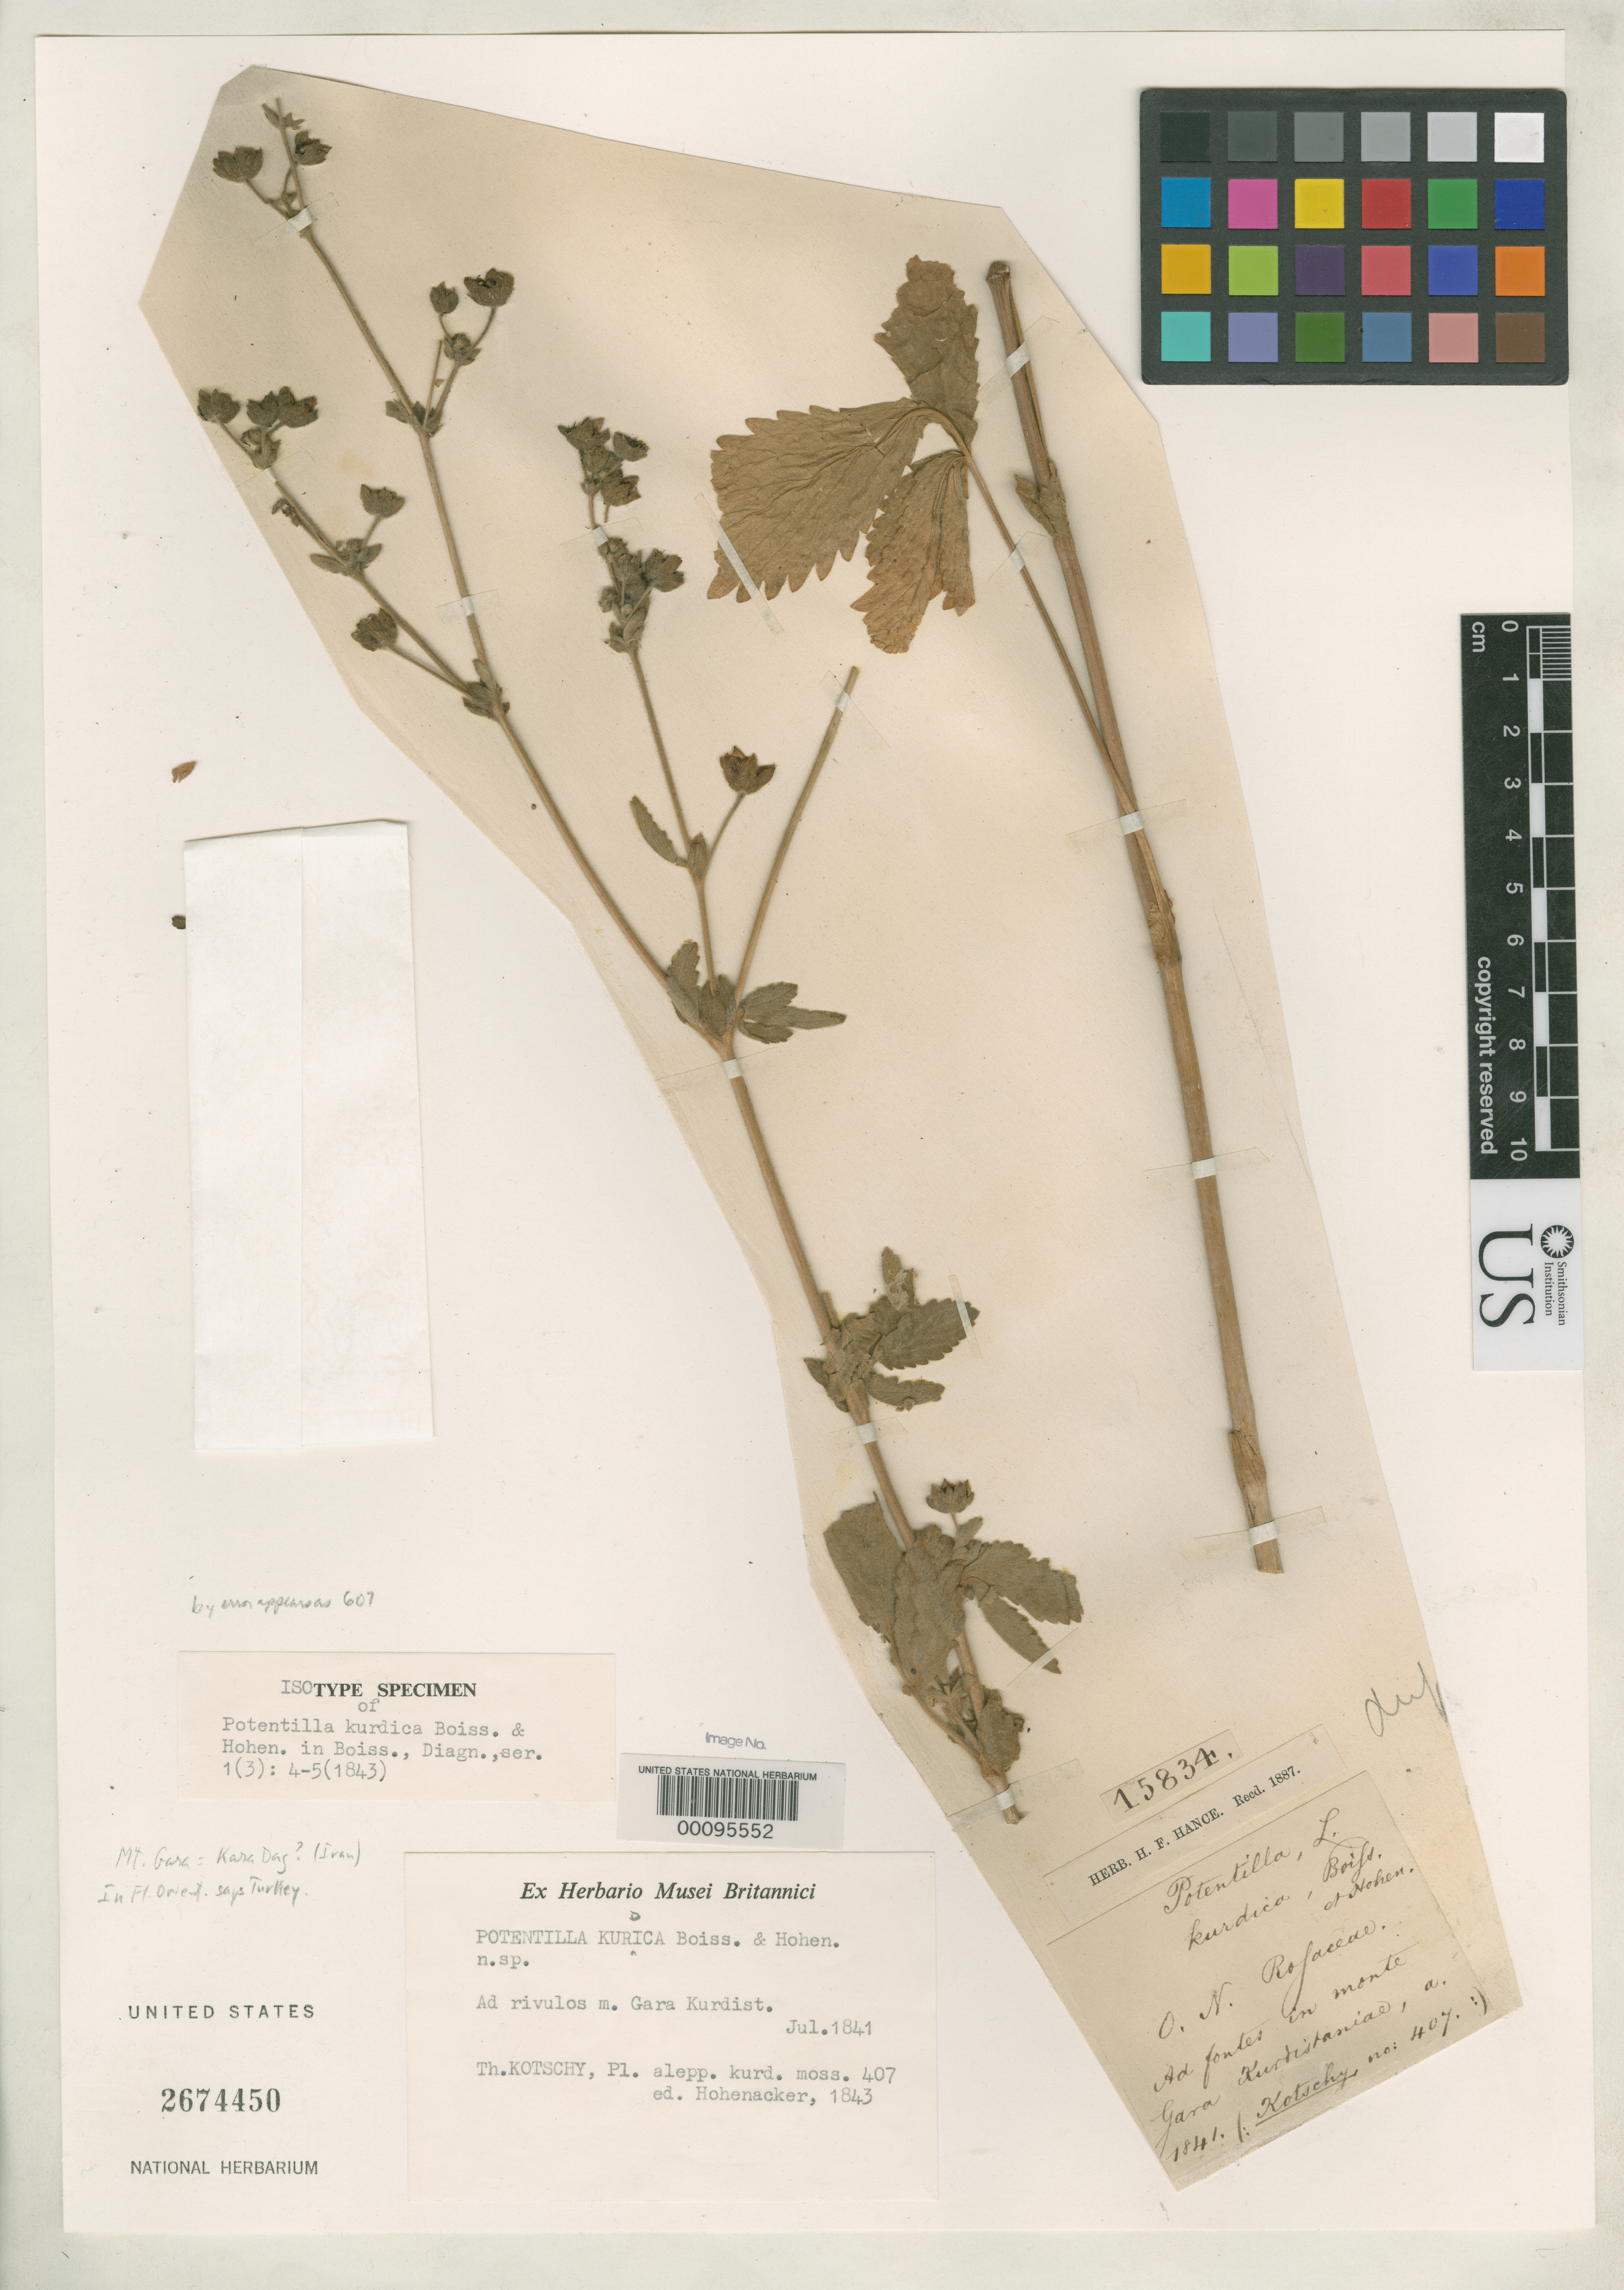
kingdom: Plantae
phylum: Tracheophyta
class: Magnoliopsida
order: Rosales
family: Rosaceae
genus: Potentilla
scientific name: Potentilla kurdica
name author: Boiss. & Hohen.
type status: Isotype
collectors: K. G. Kotschy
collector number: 407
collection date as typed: Jul 1841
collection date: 1841-07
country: Iran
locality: Mt. Gara, Kurdistan.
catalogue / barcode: US 2674450